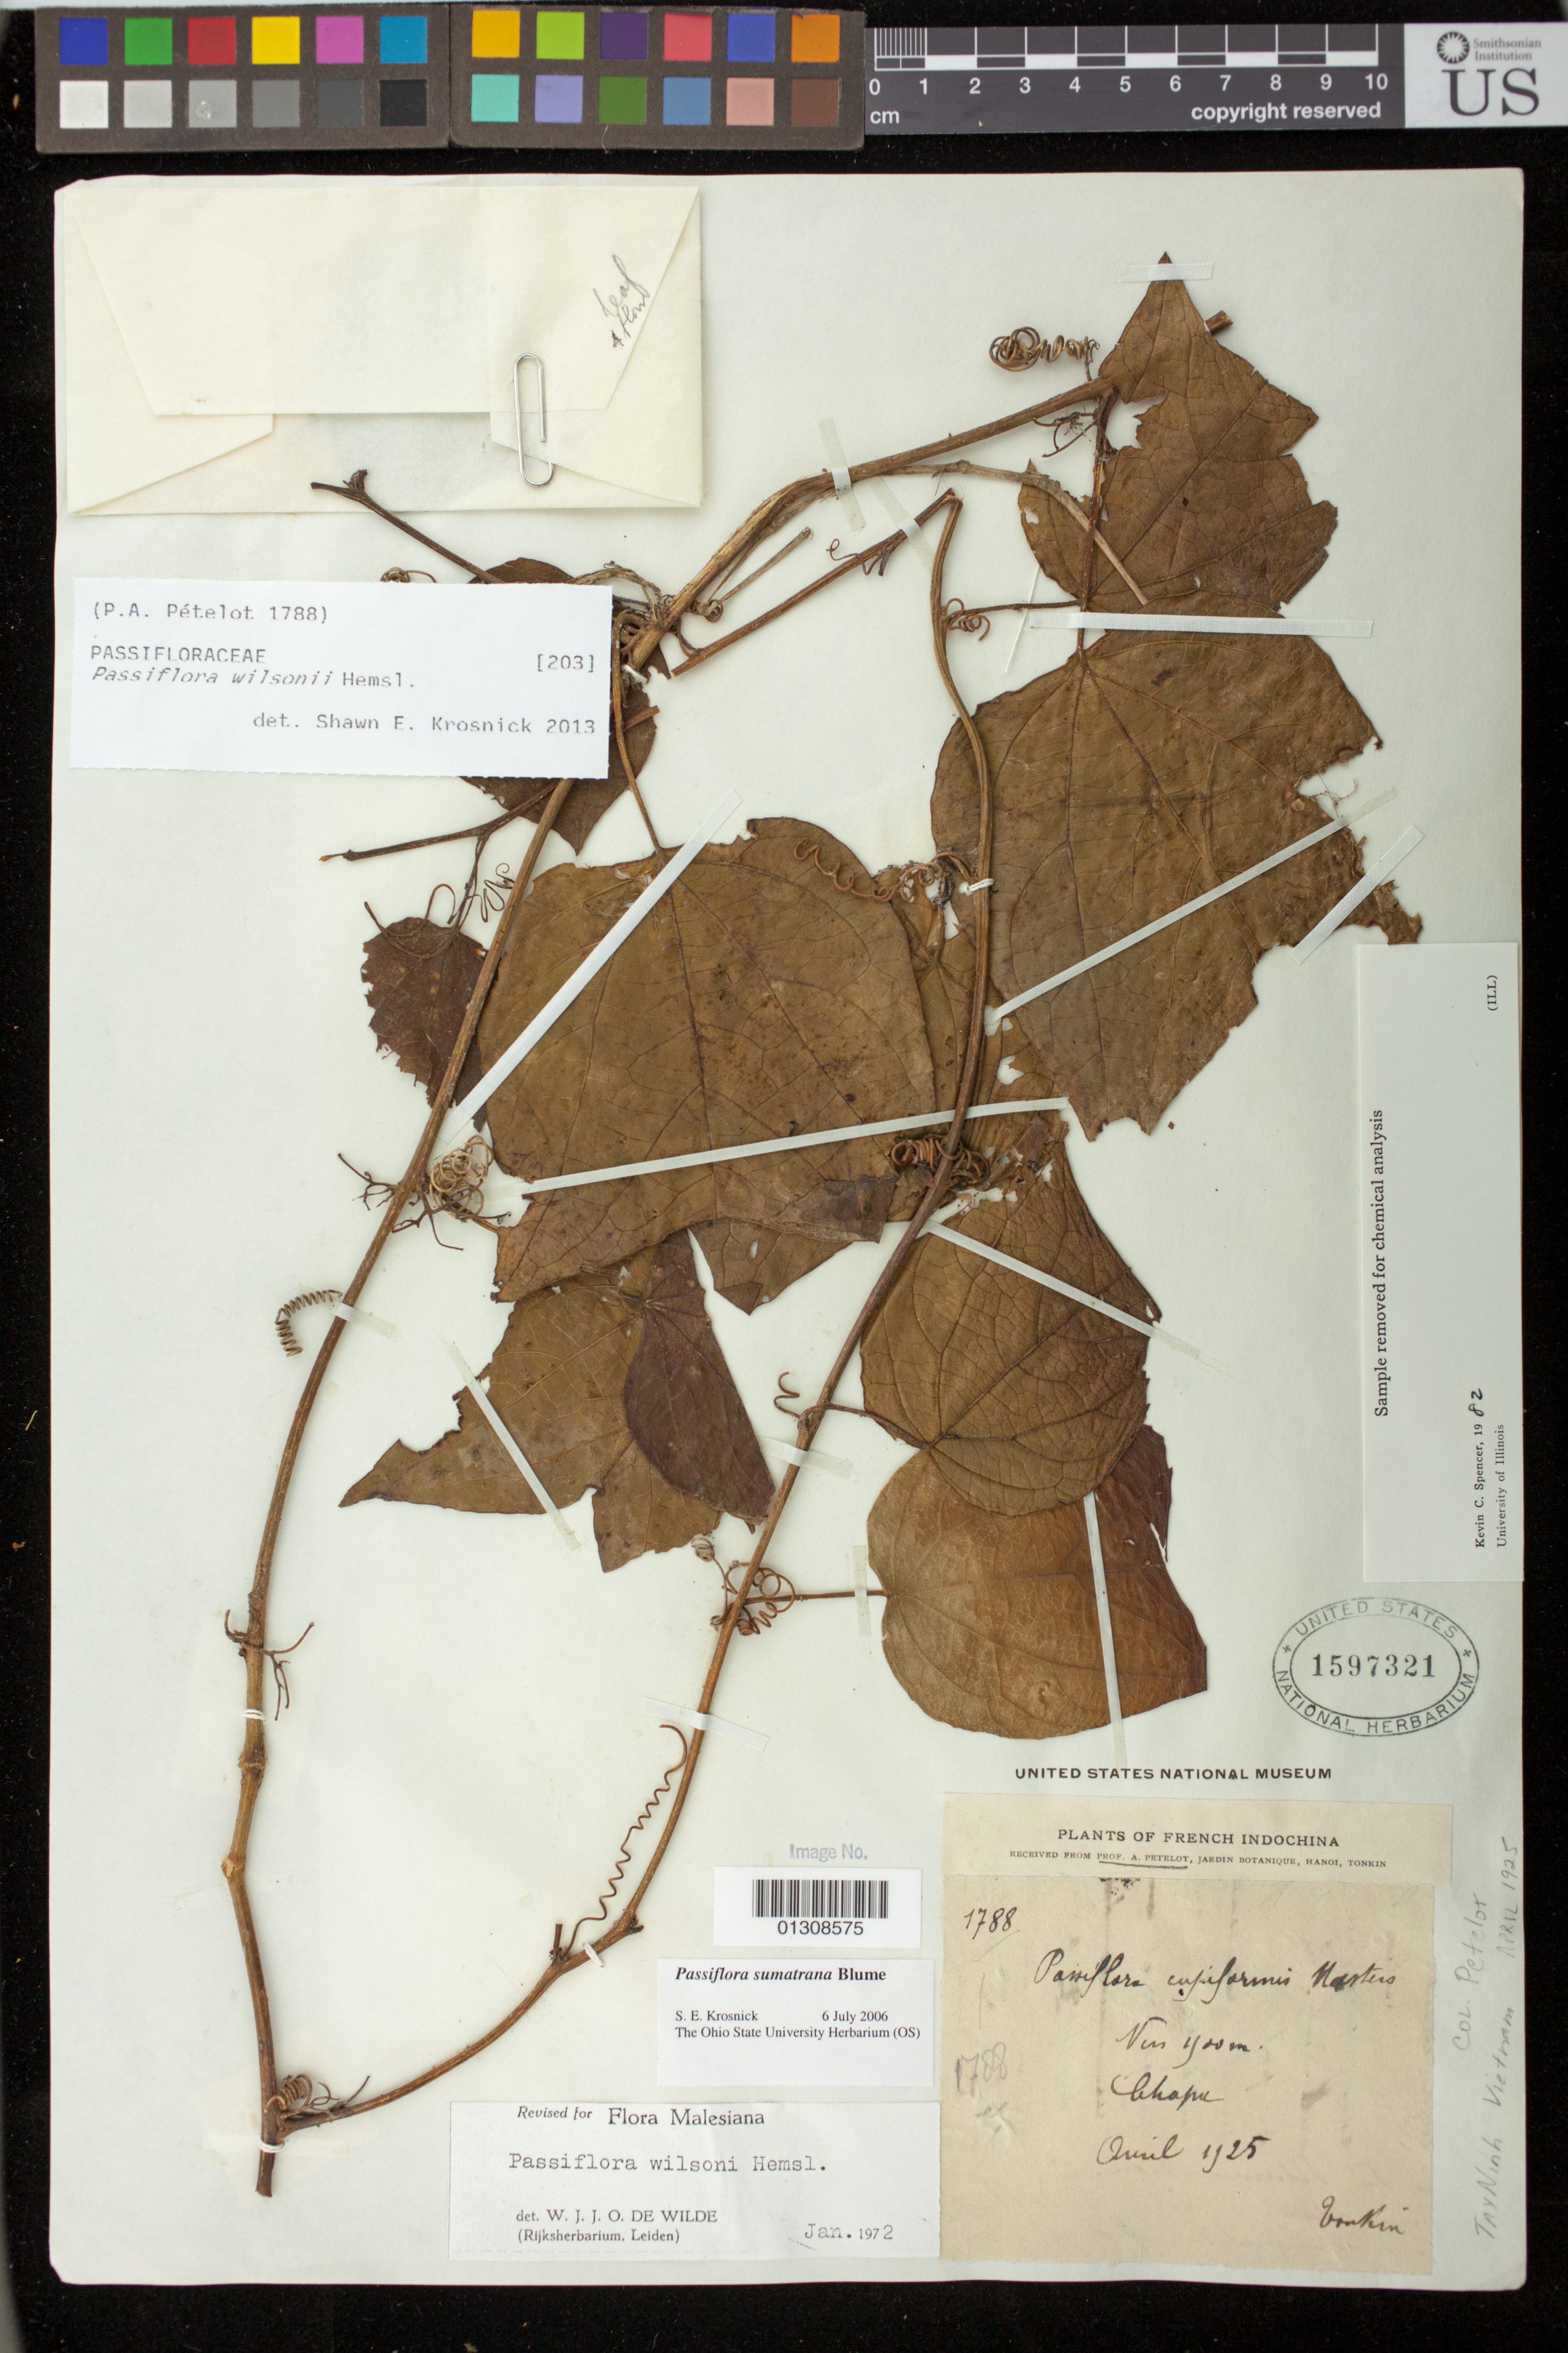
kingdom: Plantae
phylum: Tracheophyta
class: Magnoliopsida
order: Malpighiales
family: Passifloraceae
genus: Passiflora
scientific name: Passiflora wilsonii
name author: Hemsl.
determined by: Krosnick, S. E., (OS), Ohio State University Herbarium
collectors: P. A. Pételot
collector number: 1788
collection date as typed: Apr 1925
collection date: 1925-04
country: Vietnam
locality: Chapa.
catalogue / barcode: US 1597321